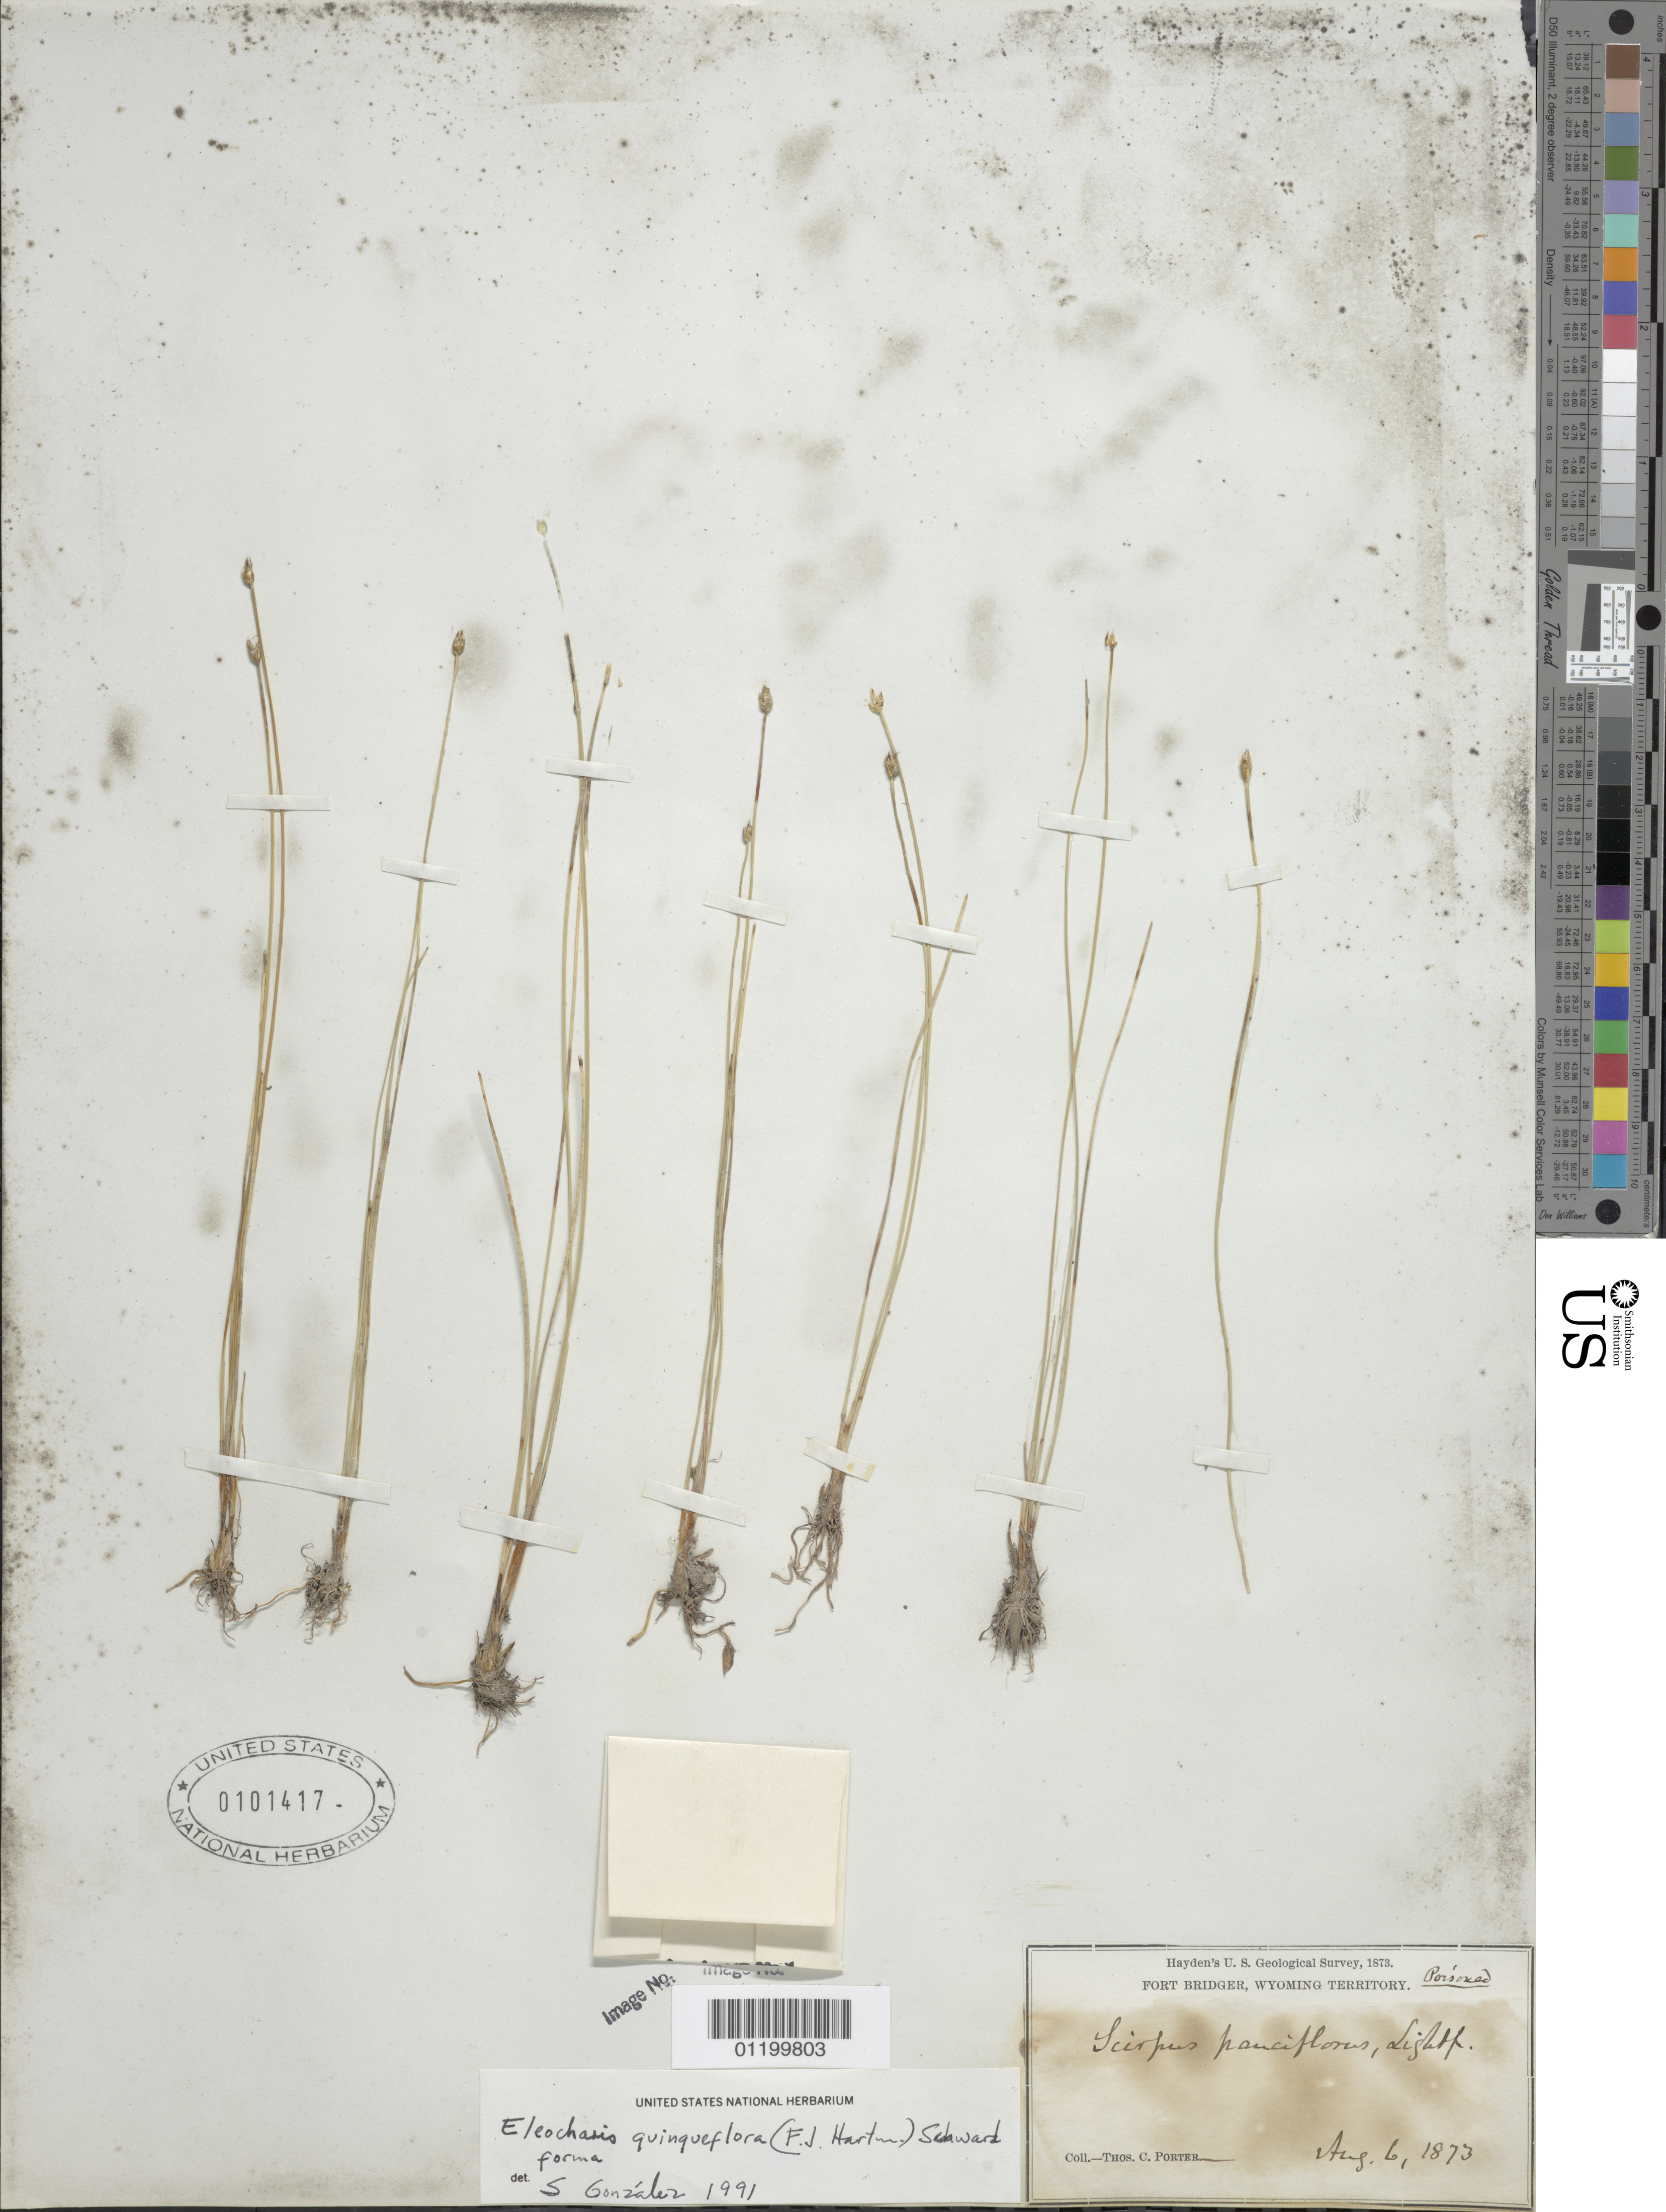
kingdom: Plantae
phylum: Tracheophyta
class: Liliopsida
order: Poales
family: Cyperaceae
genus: Eleocharis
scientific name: Eleocharis quinqueflora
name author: (Hartmann) O. Schwarz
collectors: T. C. Porter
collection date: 1873-08-06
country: United States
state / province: Wyoming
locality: Fort Bridger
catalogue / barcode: US 101417